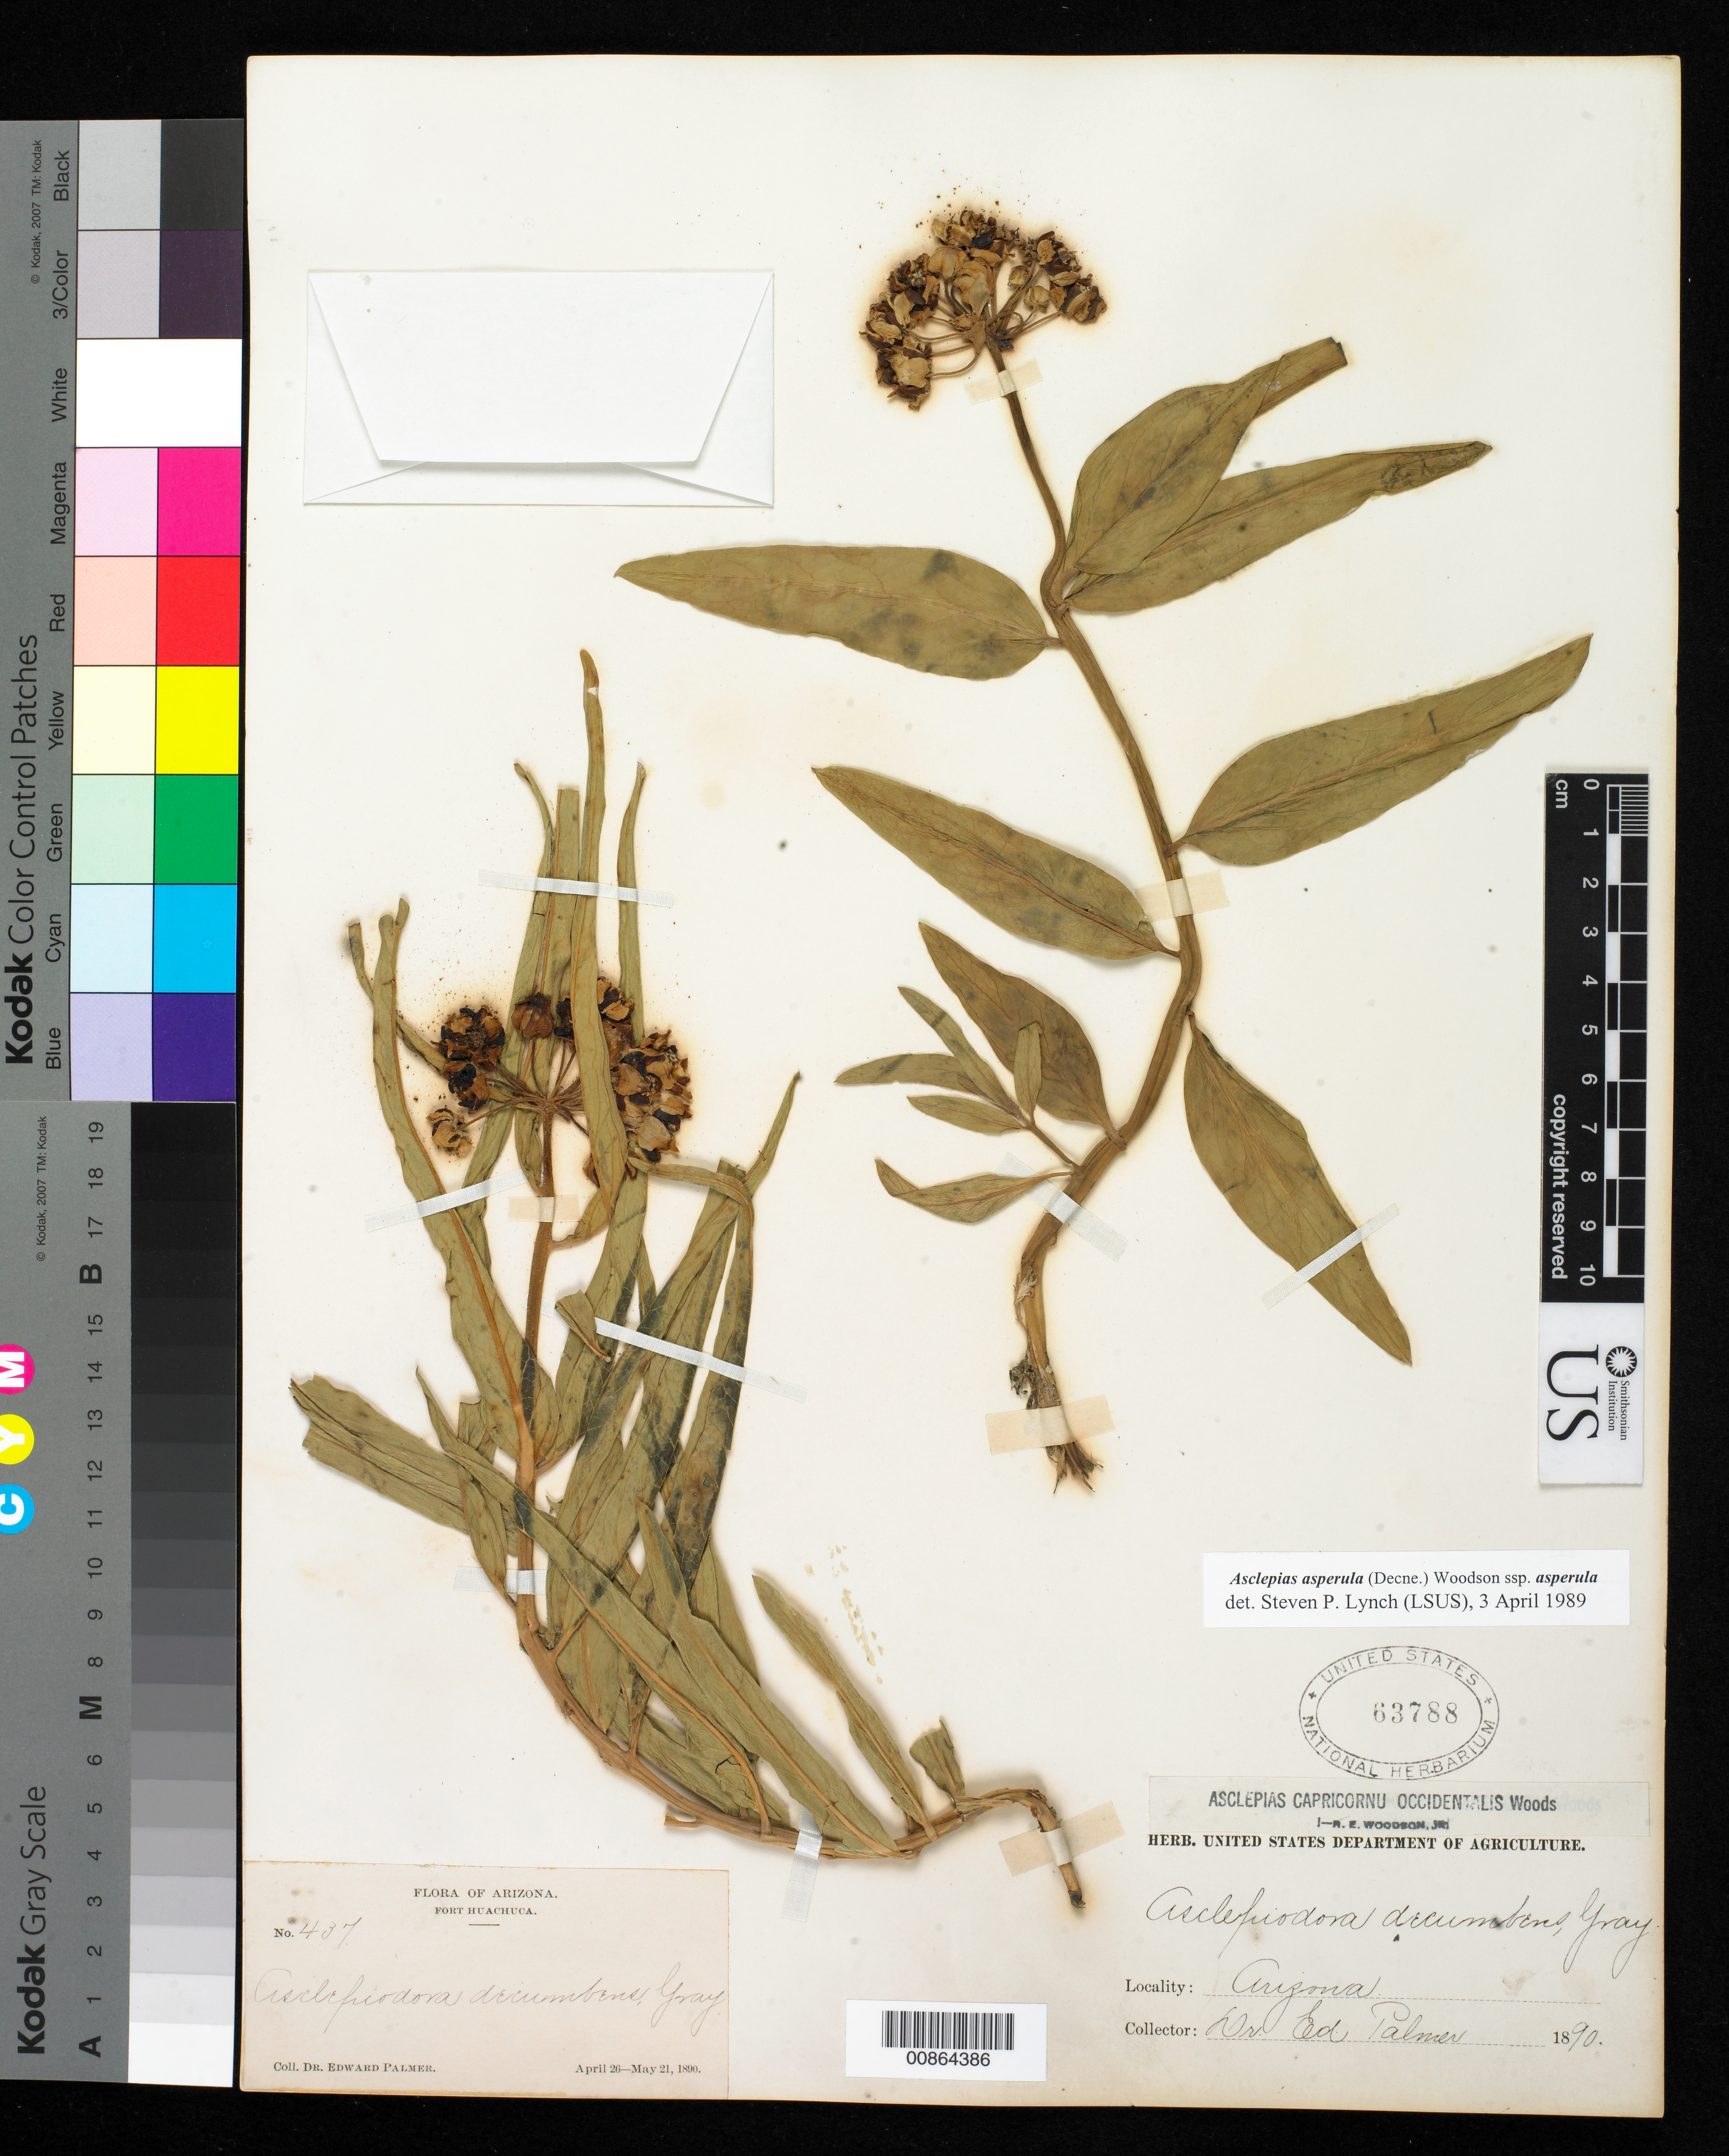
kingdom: Plantae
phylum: Tracheophyta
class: Magnoliopsida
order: Gentianales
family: Apocynaceae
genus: Asclepias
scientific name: Asclepias asperula subsp. asperula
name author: (Decne.) Woodson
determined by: Lynch, S. P., (LSUS), Louisiana State University-Shreveport Herbarium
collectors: E. Palmer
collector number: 437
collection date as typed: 26 Apr 1890 to 21 May 1890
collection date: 1890-04-26/1890-05-21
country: United States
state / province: Arizona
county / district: Cochise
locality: Fort Huachuca.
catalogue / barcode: US 63788